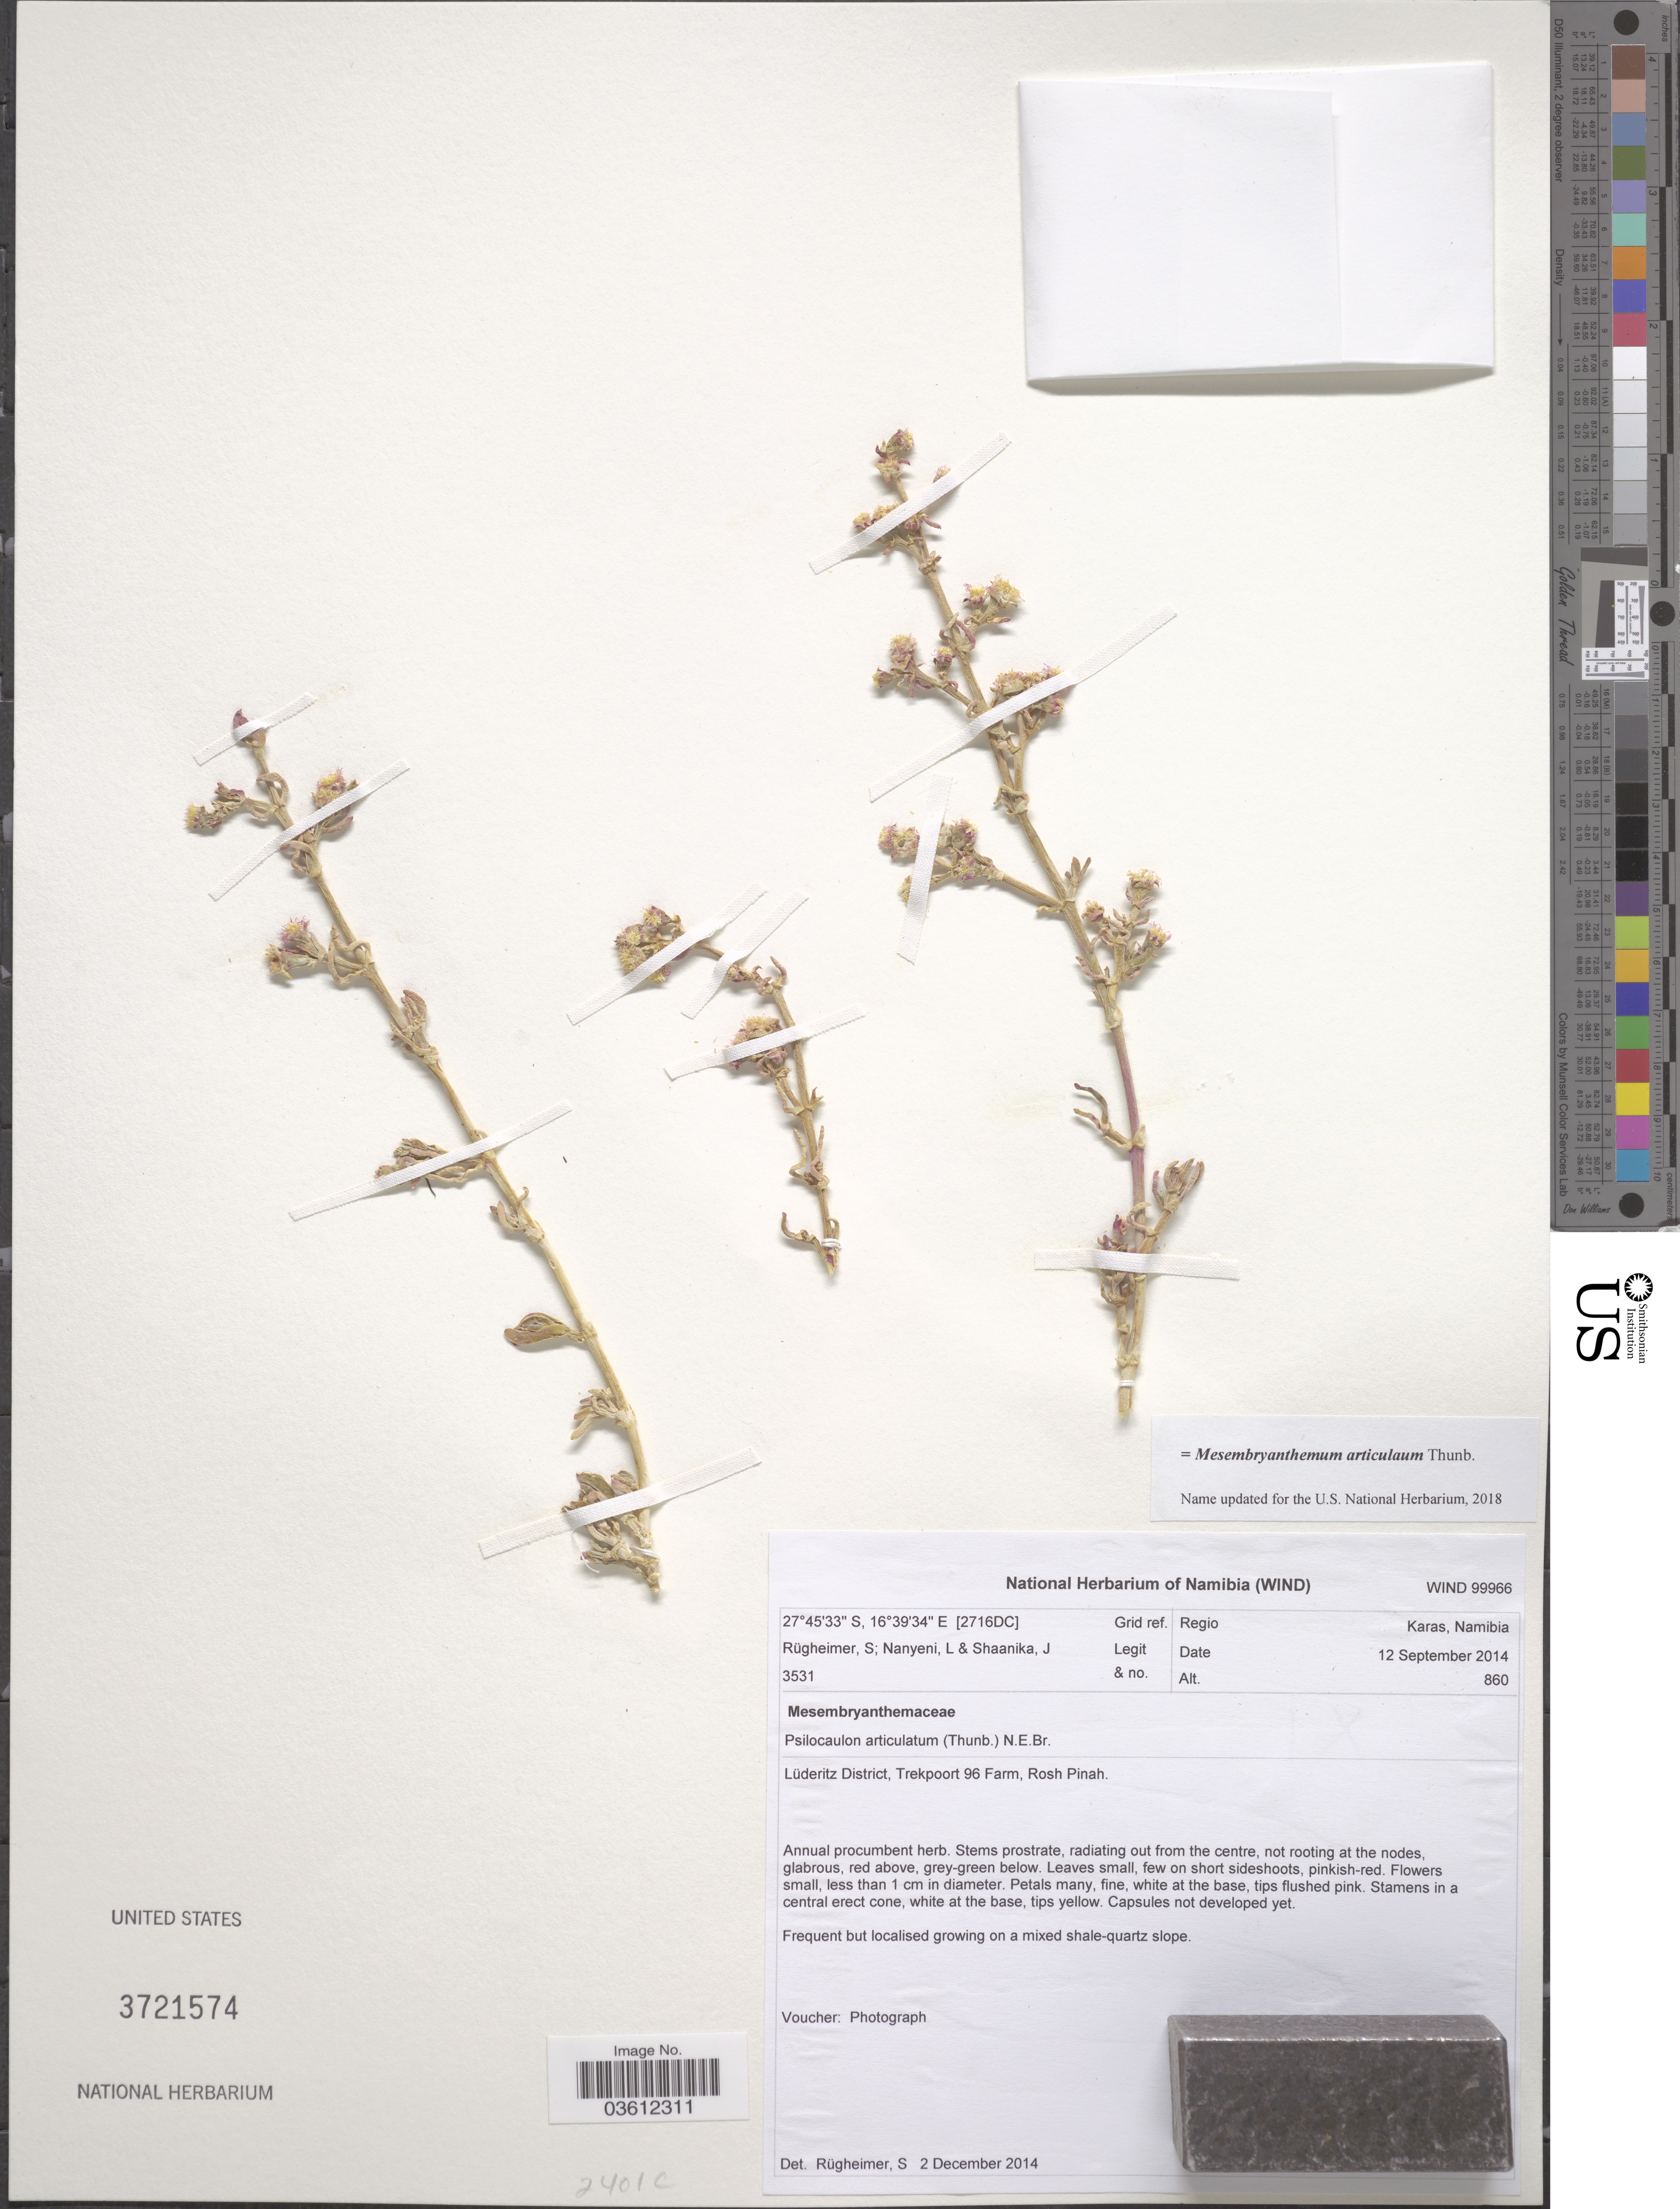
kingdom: Plantae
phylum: Tracheophyta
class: Magnoliopsida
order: Caryophyllales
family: Aizoaceae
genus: Mesembryanthemum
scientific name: Mesembryanthemum articulatum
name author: Thunb.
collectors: S. Rugheimer, L. Nanyeni & J. Shaanika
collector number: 3531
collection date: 2014-09-12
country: Namibia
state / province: Karas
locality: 2716DC Grid ref. Lüderitz District, Trekpoort 96 Farm, Rosh Pinah.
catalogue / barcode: US 3721574